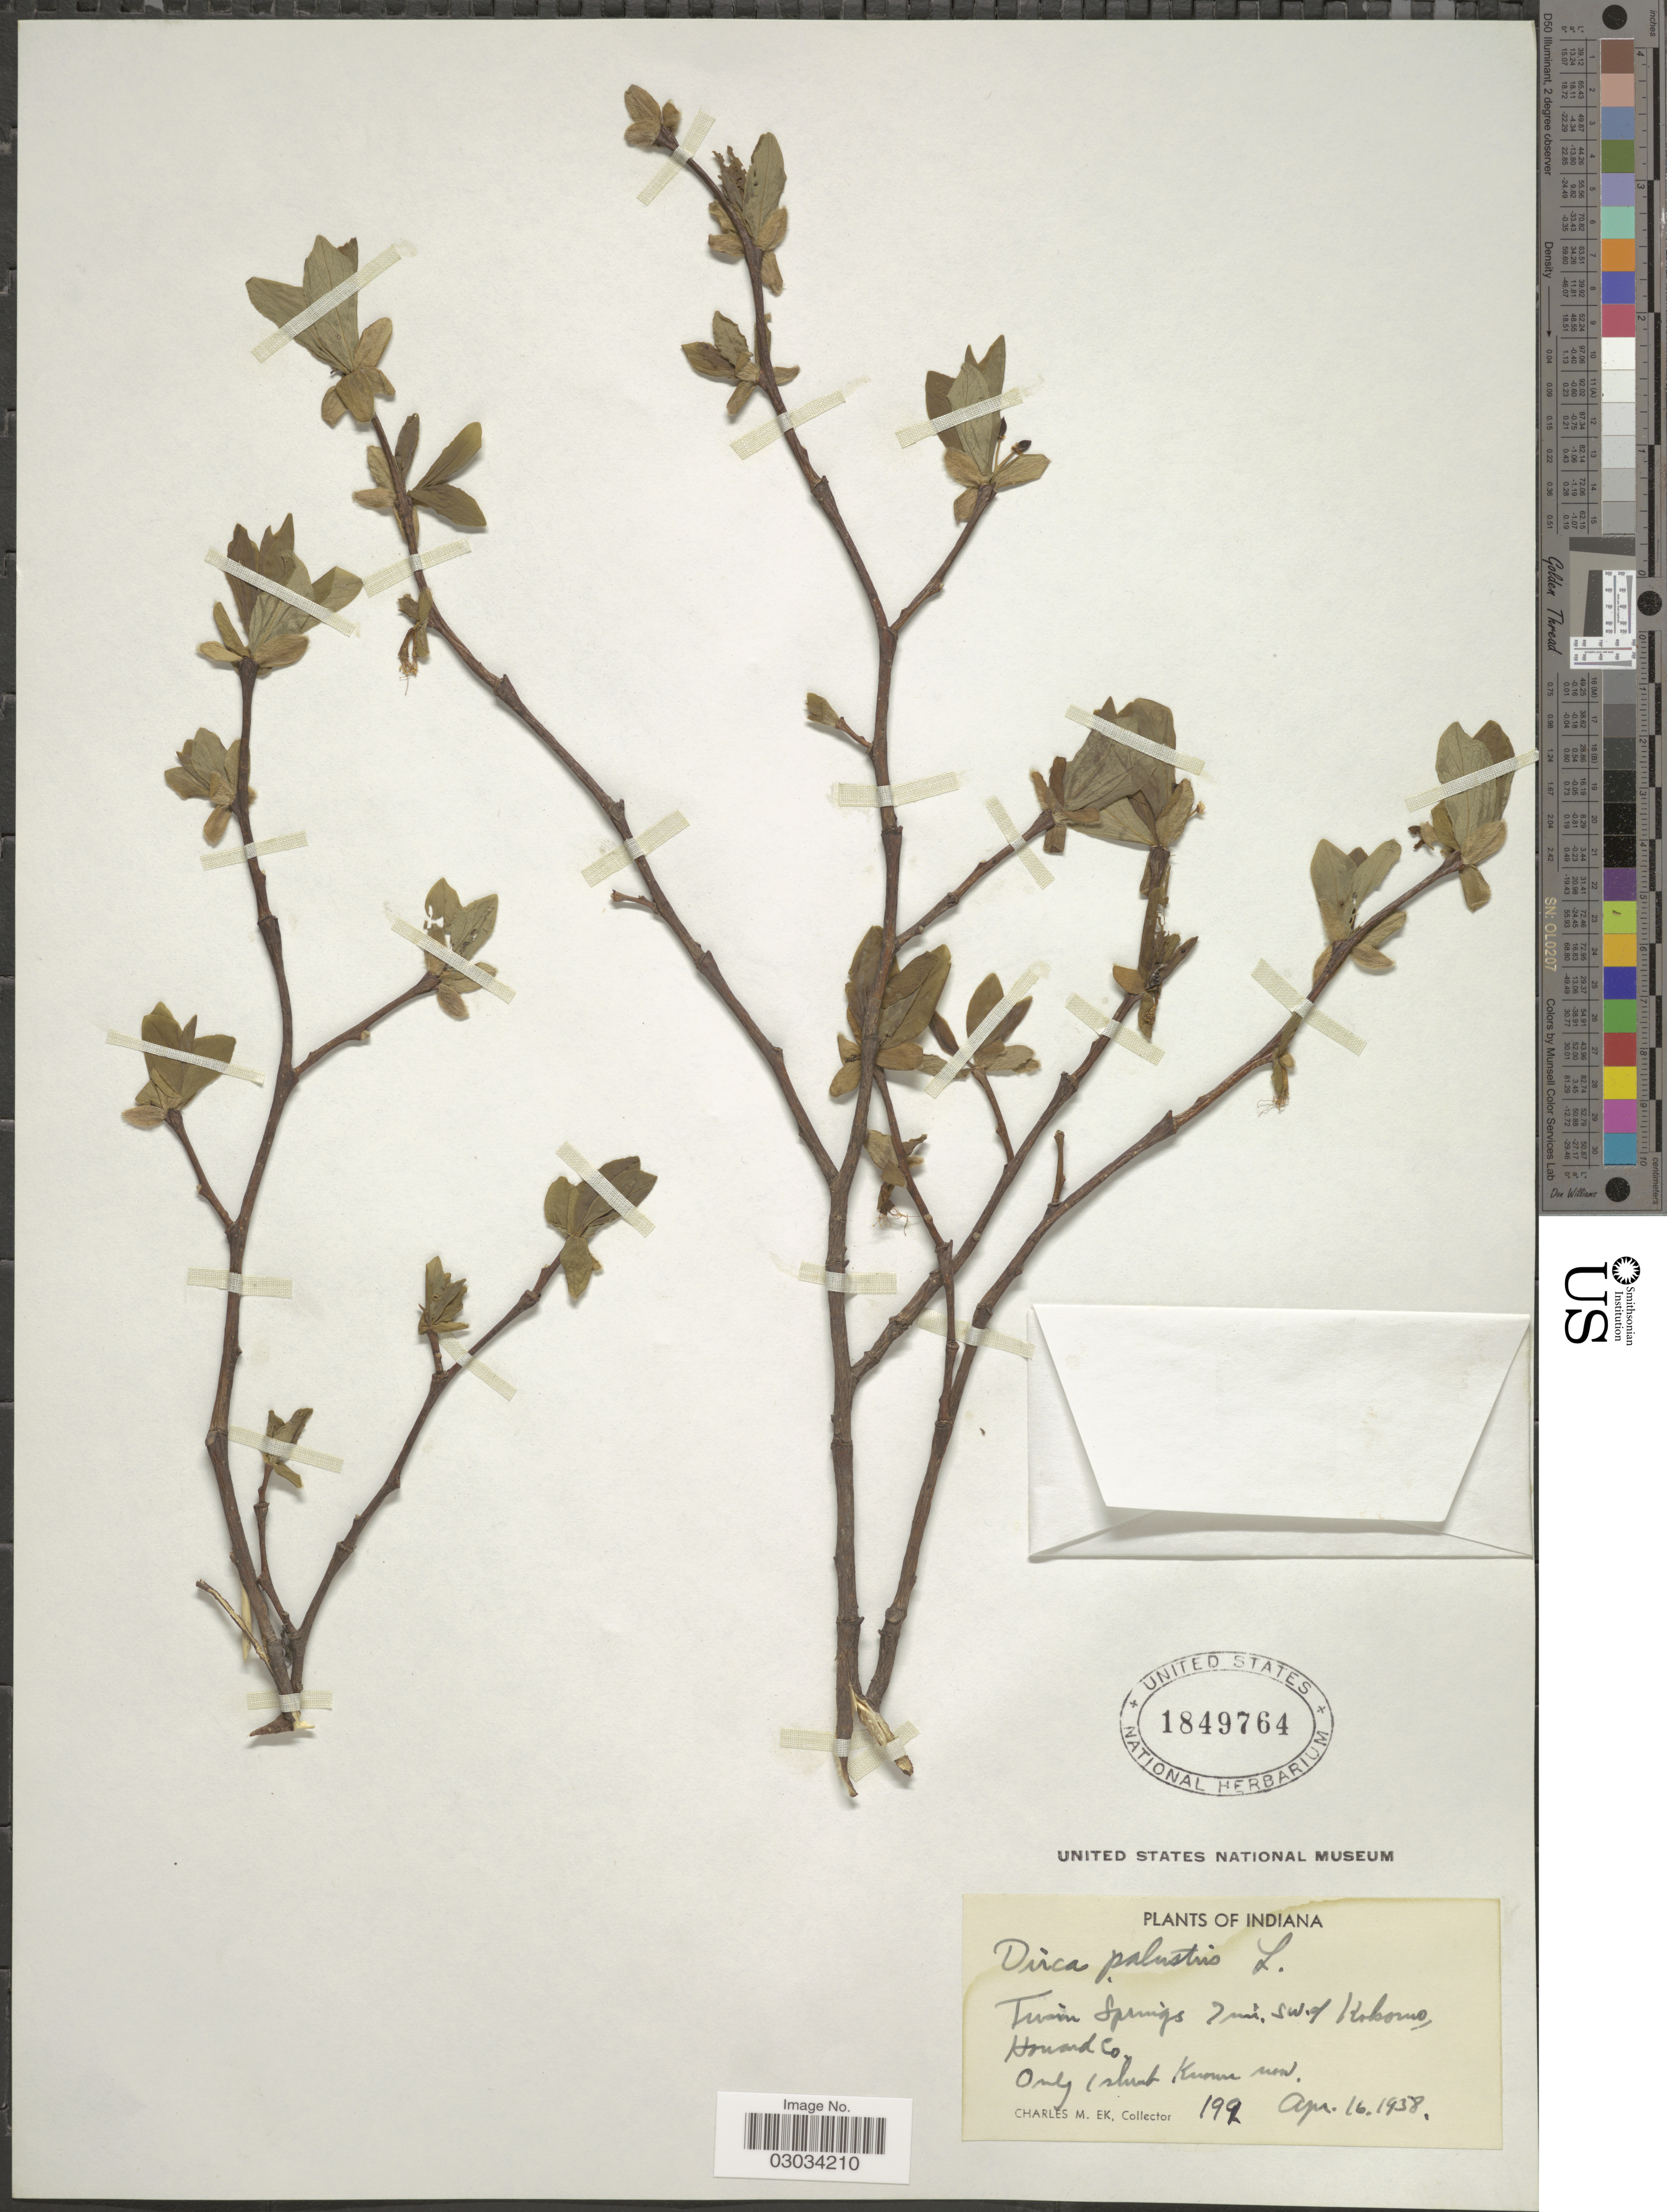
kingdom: Plantae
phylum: Tracheophyta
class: Magnoliopsida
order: Malvales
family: Thymelaeaceae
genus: Dirca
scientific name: Dirca palustris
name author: L.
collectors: C. Ek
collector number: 199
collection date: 1938-04-16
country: United States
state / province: Indiana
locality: Twin Springs 7 mi. SW. of Kokomo, Howard Co.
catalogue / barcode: US 1849764